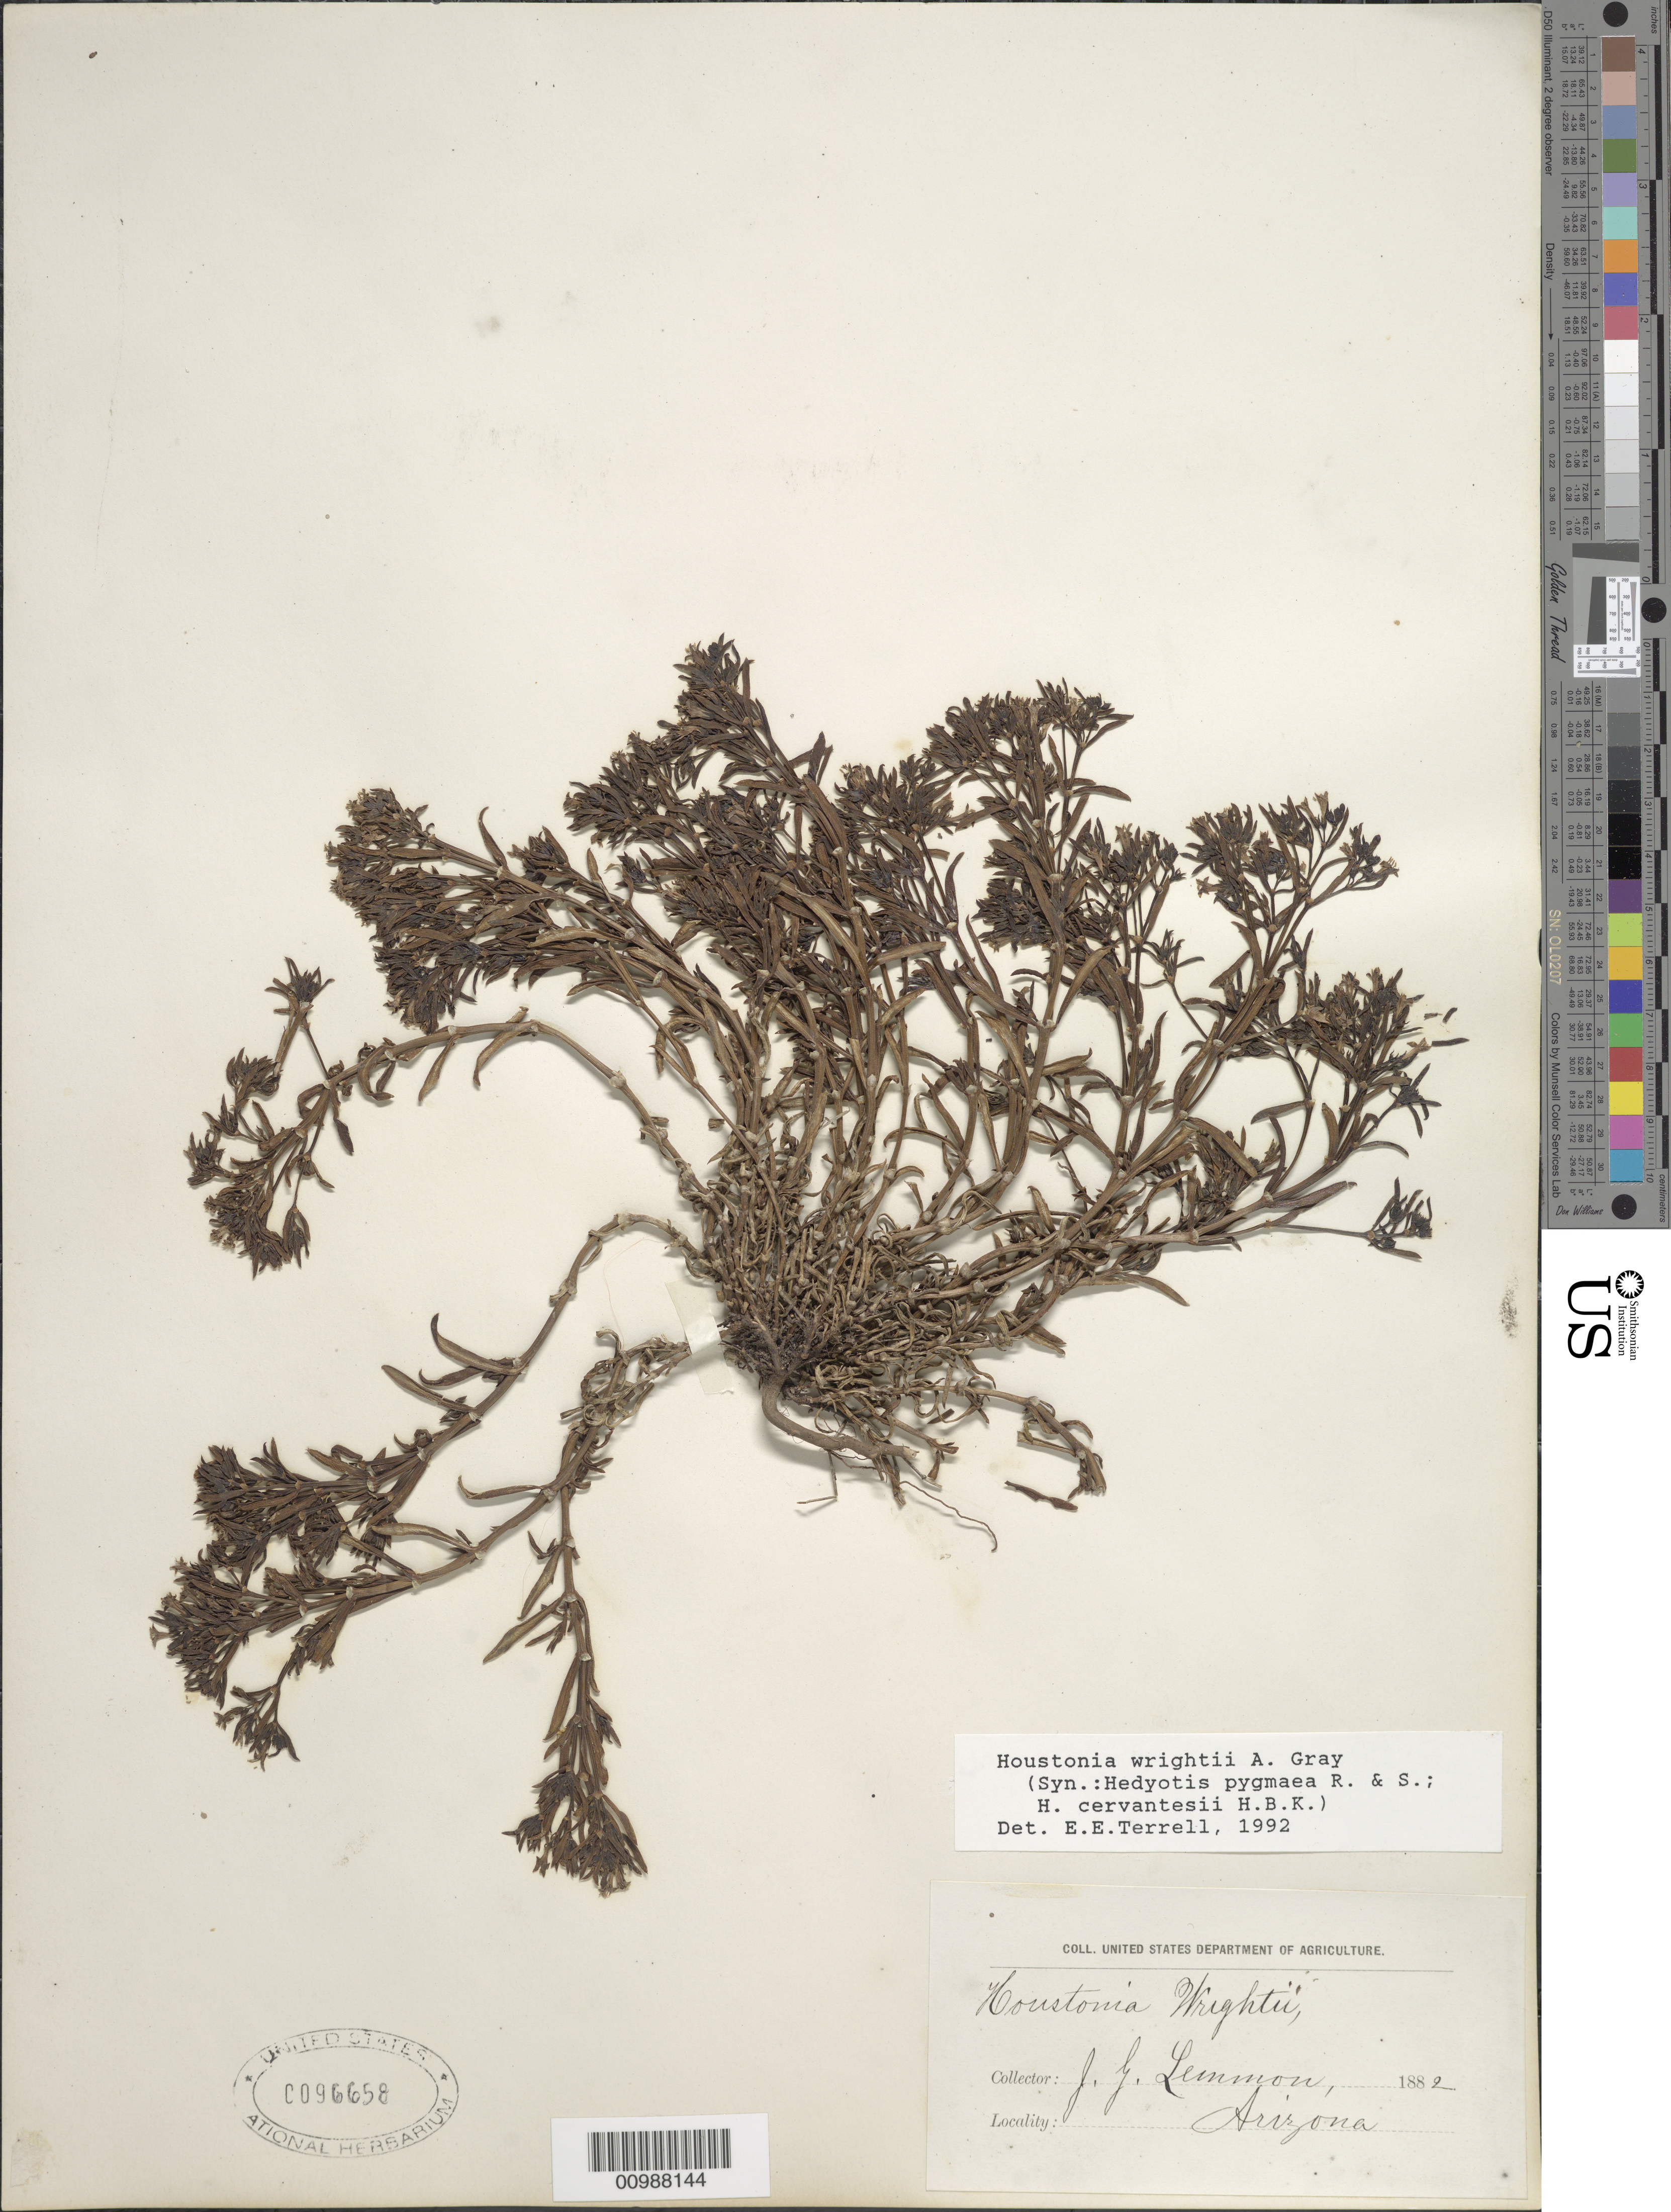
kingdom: Plantae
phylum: Tracheophyta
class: Magnoliopsida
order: Gentianales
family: Rubiaceae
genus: Houstonia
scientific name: Houstonia wrightii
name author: (A. Gray) A. Gray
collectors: J. G. Lemmon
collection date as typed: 1882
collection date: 1882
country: United States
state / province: Arizona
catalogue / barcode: US 96658